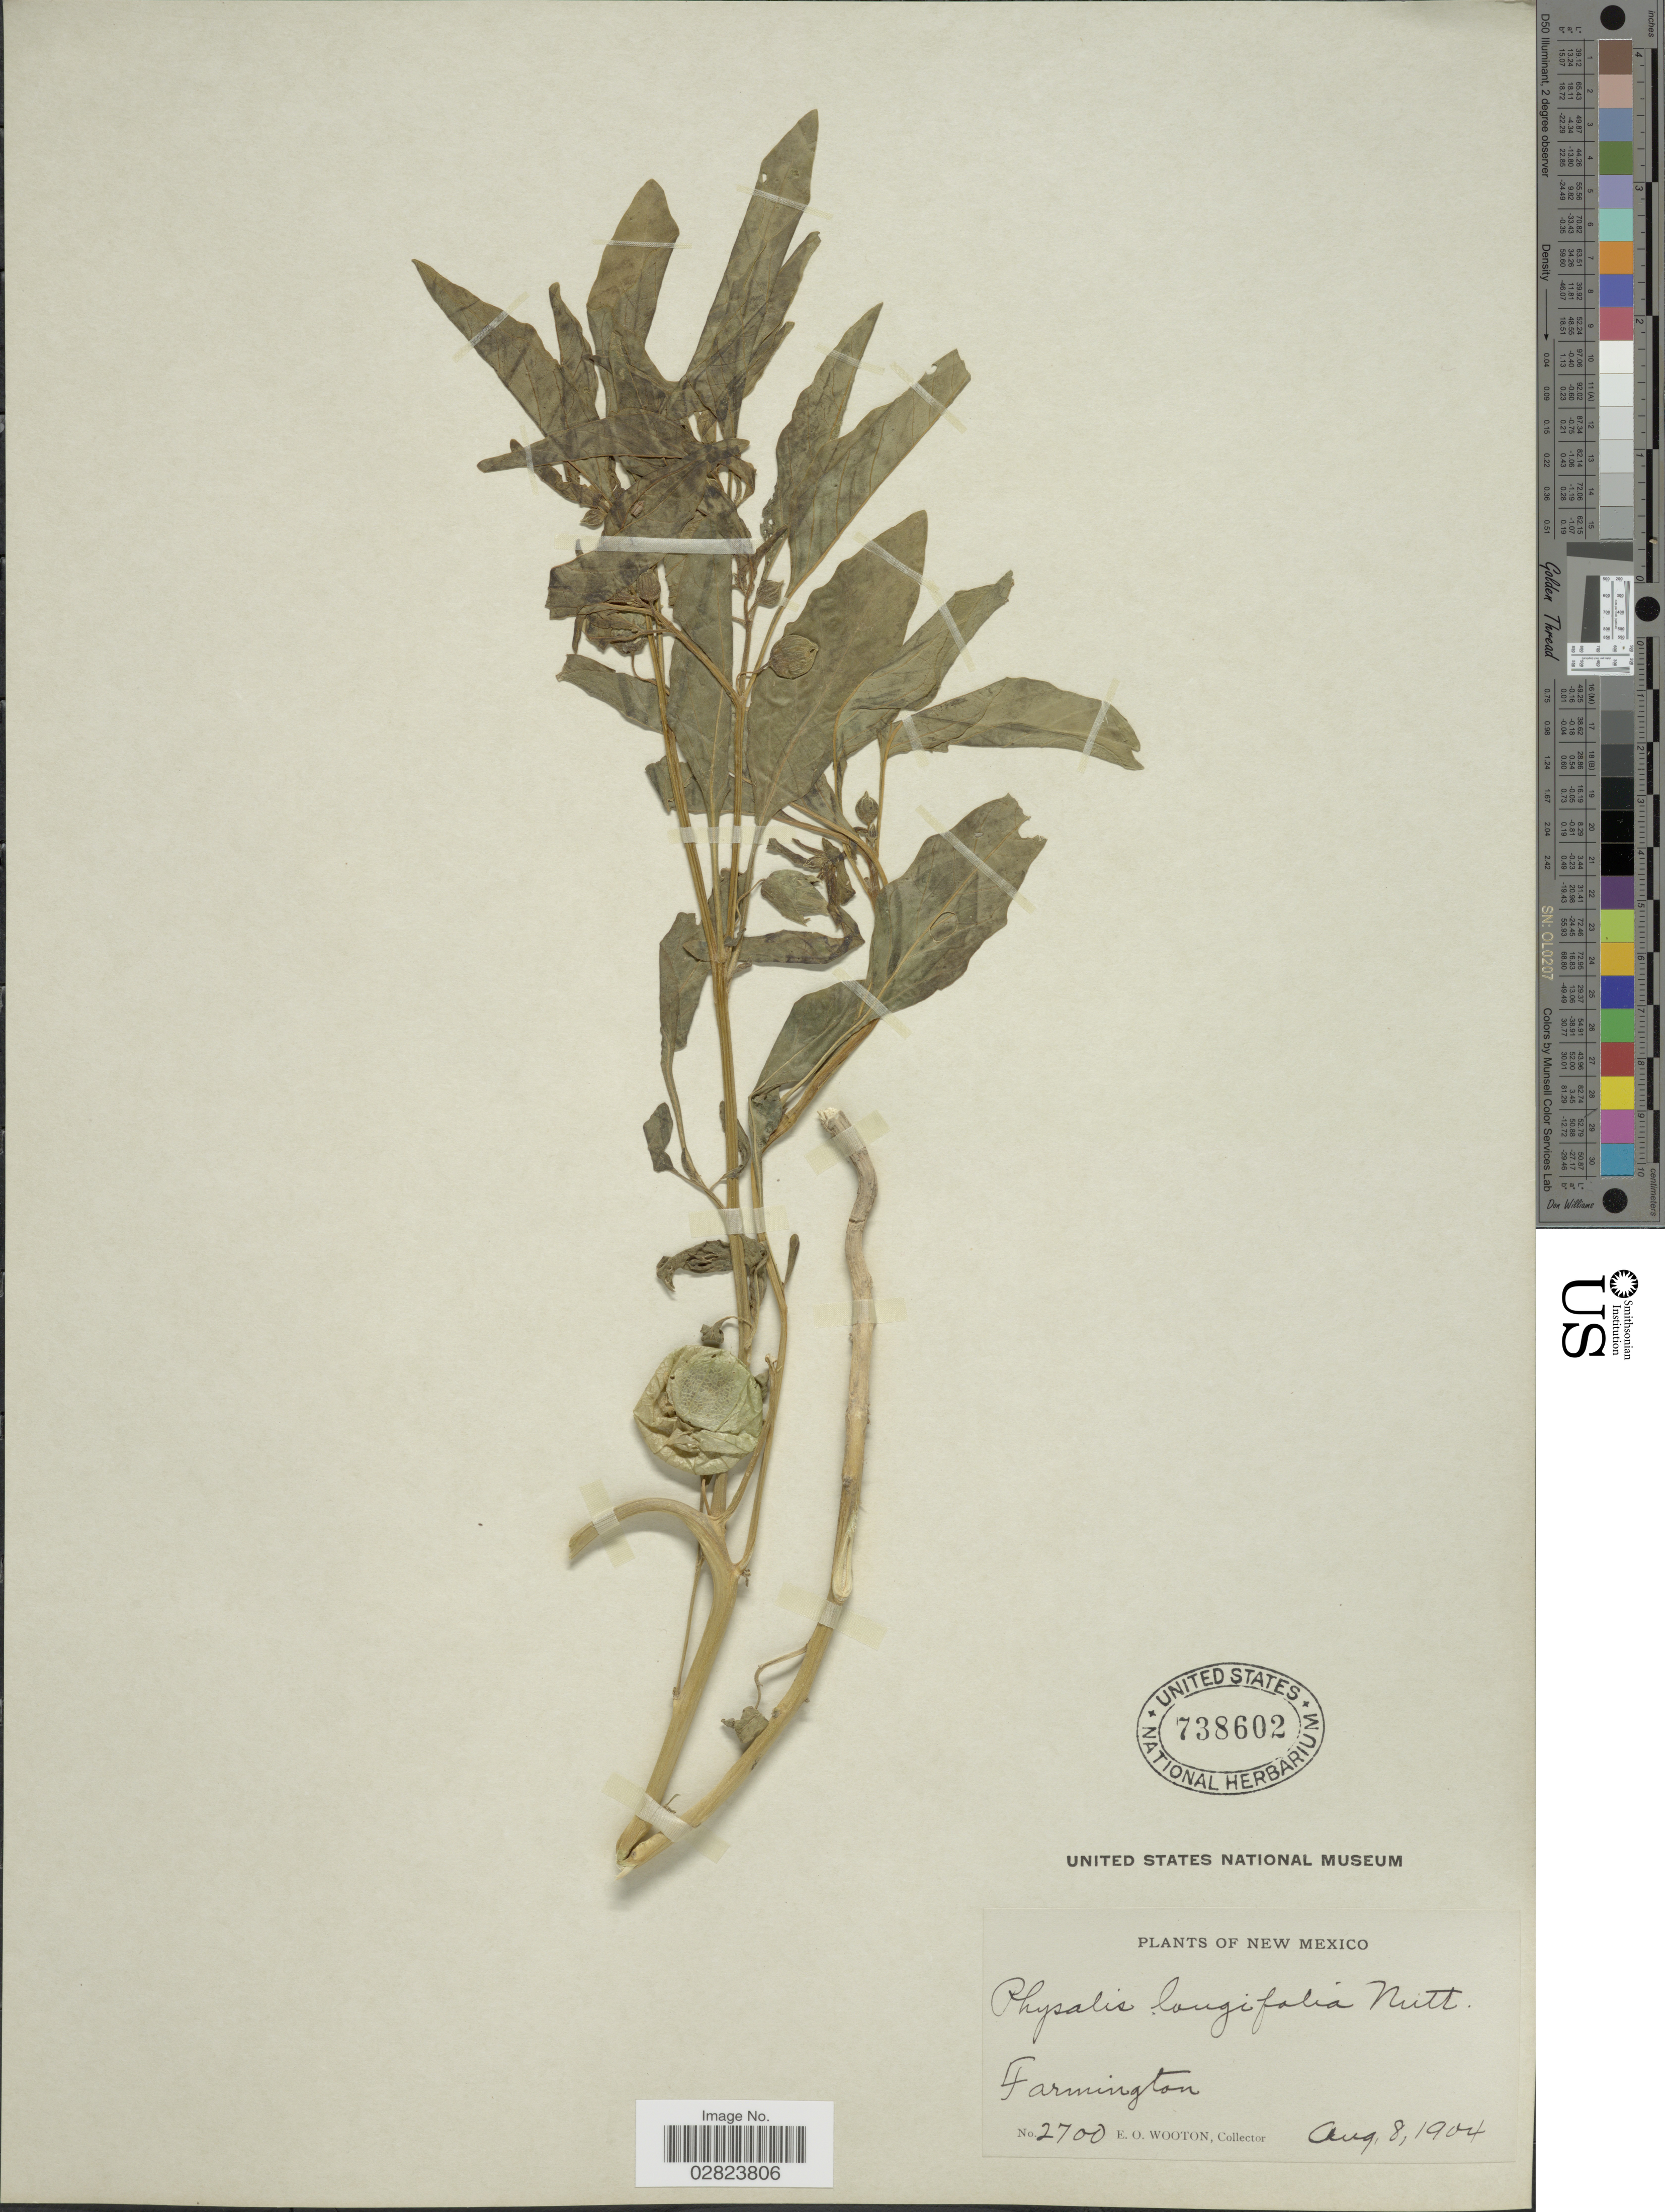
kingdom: Plantae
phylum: Tracheophyta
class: Magnoliopsida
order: Solanales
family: Solanaceae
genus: Physalis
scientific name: Physalis longifolia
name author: Nutt.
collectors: E. O. Wooton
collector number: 2700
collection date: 1904-08-08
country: United States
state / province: New Mexico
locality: Farmington.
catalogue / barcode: US 738602